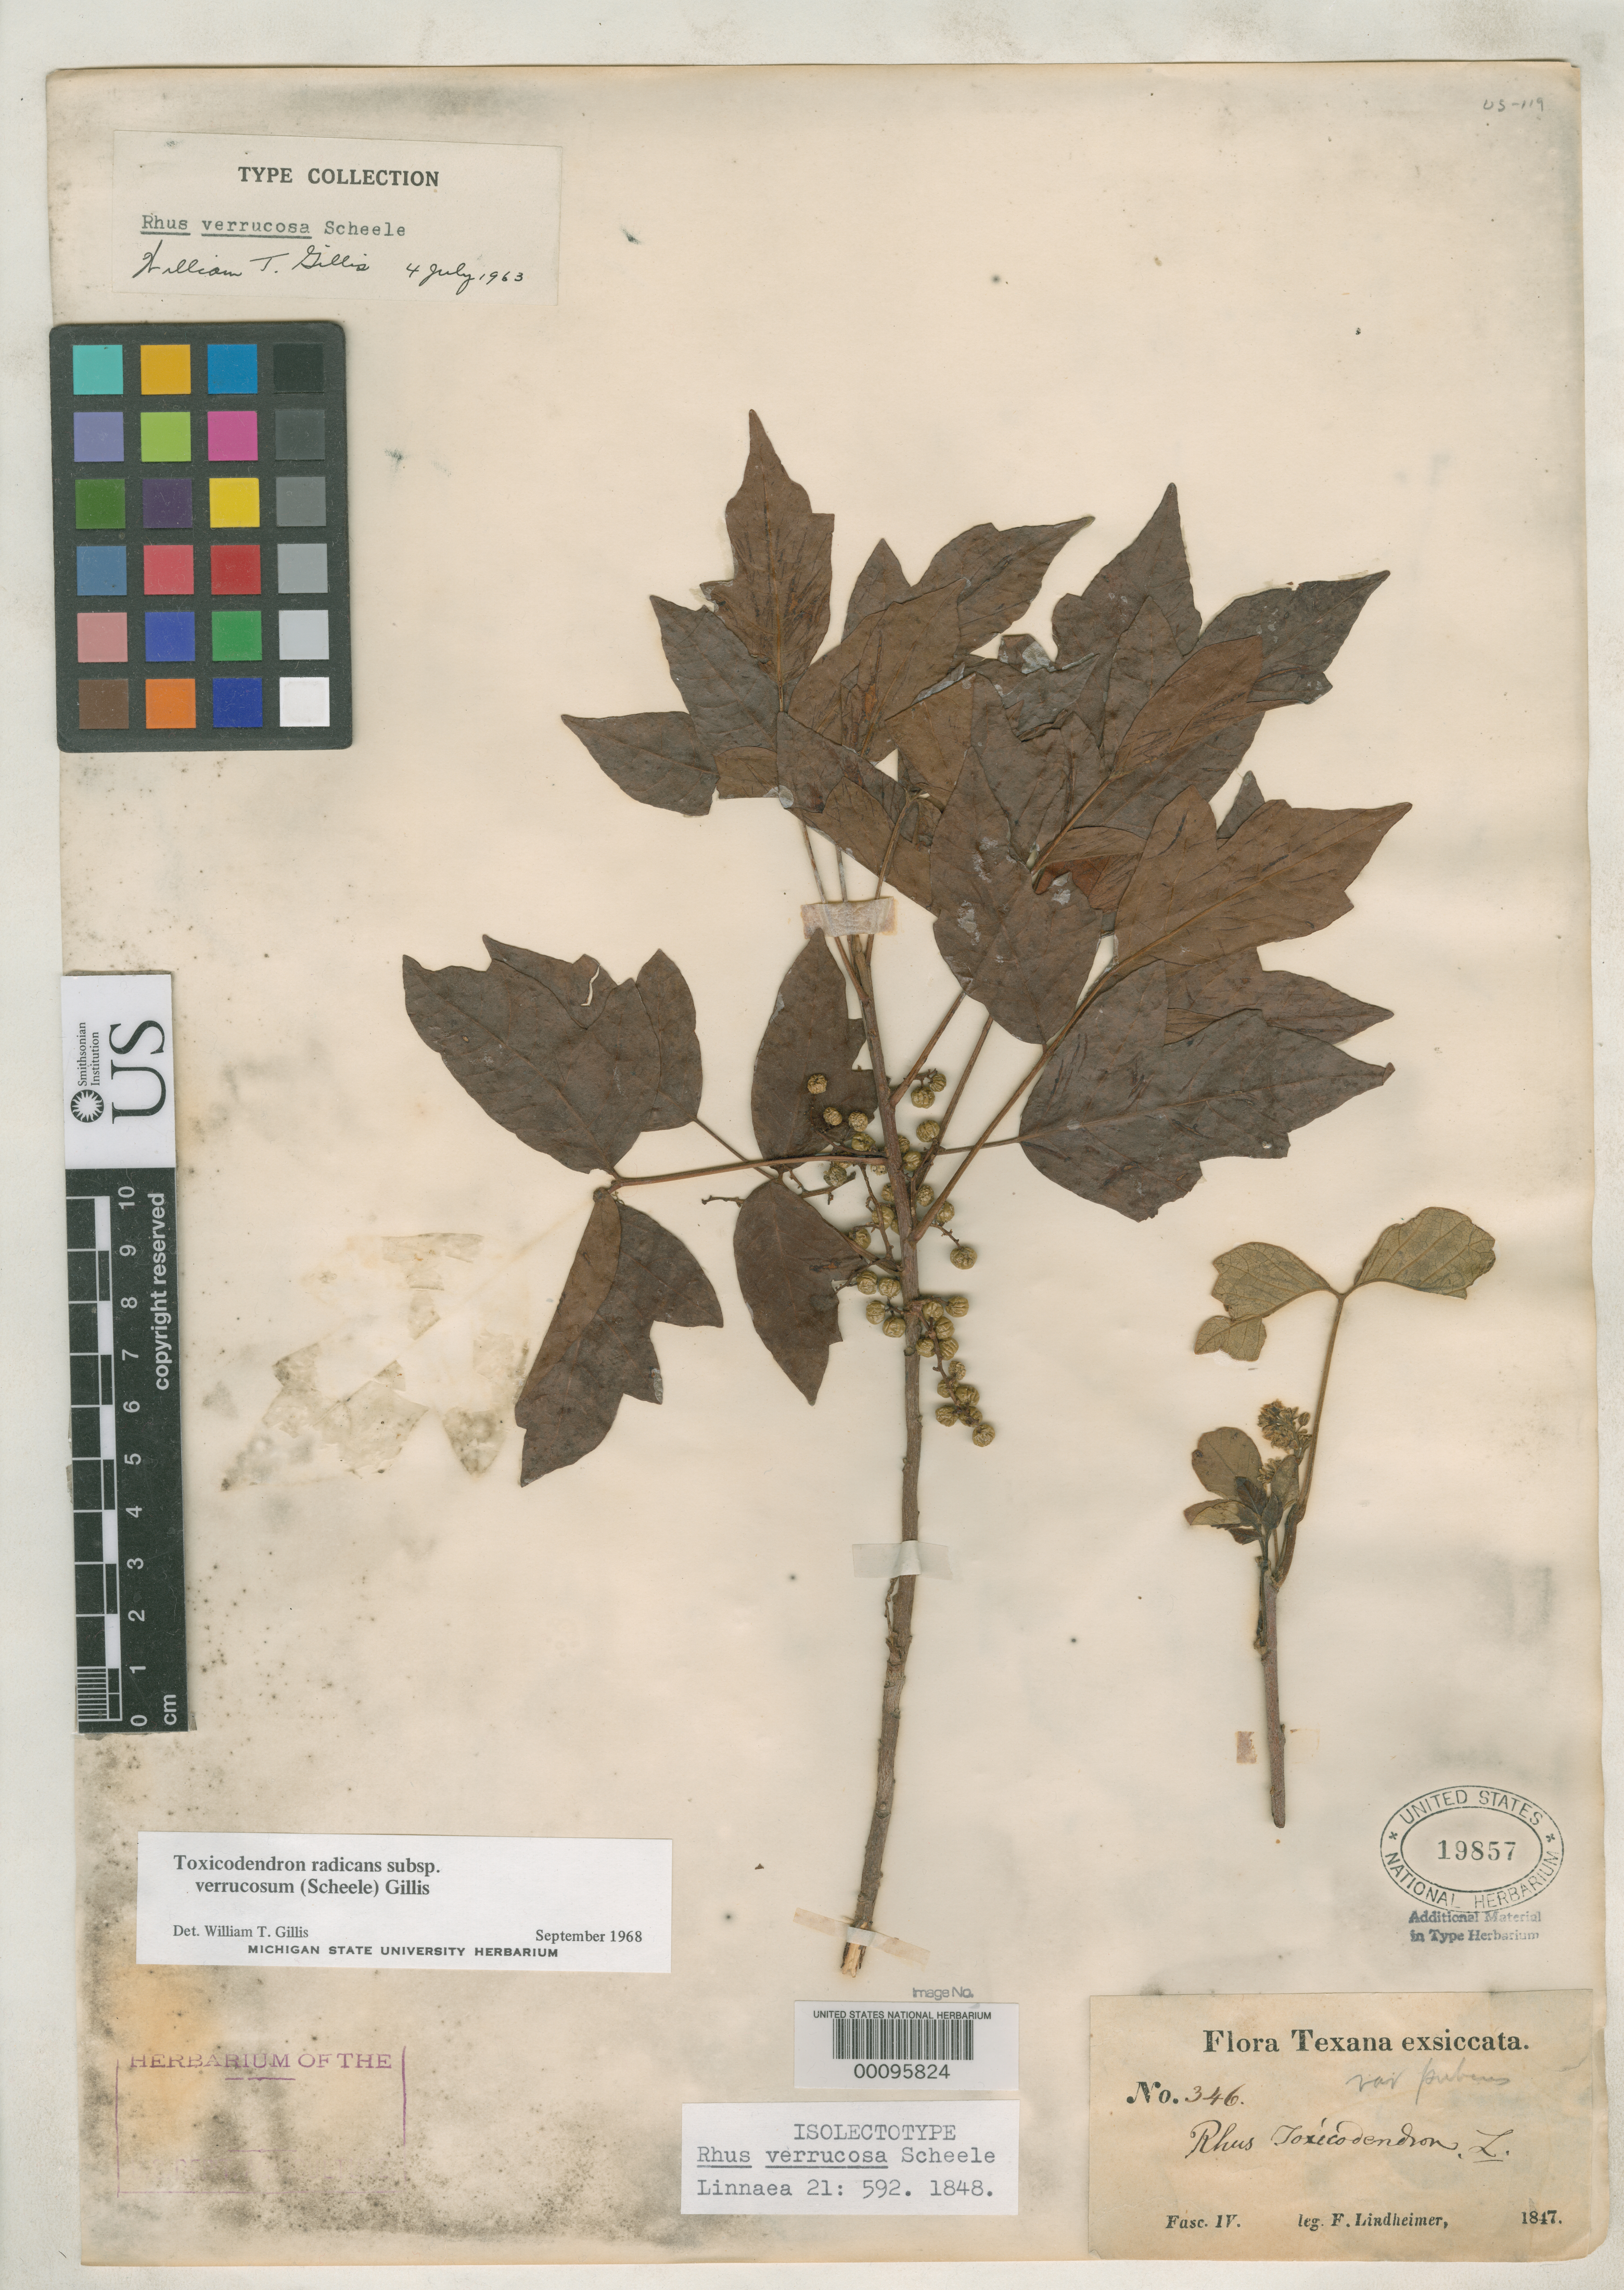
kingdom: Plantae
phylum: Tracheophyta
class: Magnoliopsida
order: Sapindales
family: Anacardiaceae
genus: Rhus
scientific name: Rhus verrucosa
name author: Scheele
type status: Isolectotype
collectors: F. J. Lindheimer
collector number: III 346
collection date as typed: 1846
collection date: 1846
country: United States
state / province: Texas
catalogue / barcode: US 19857